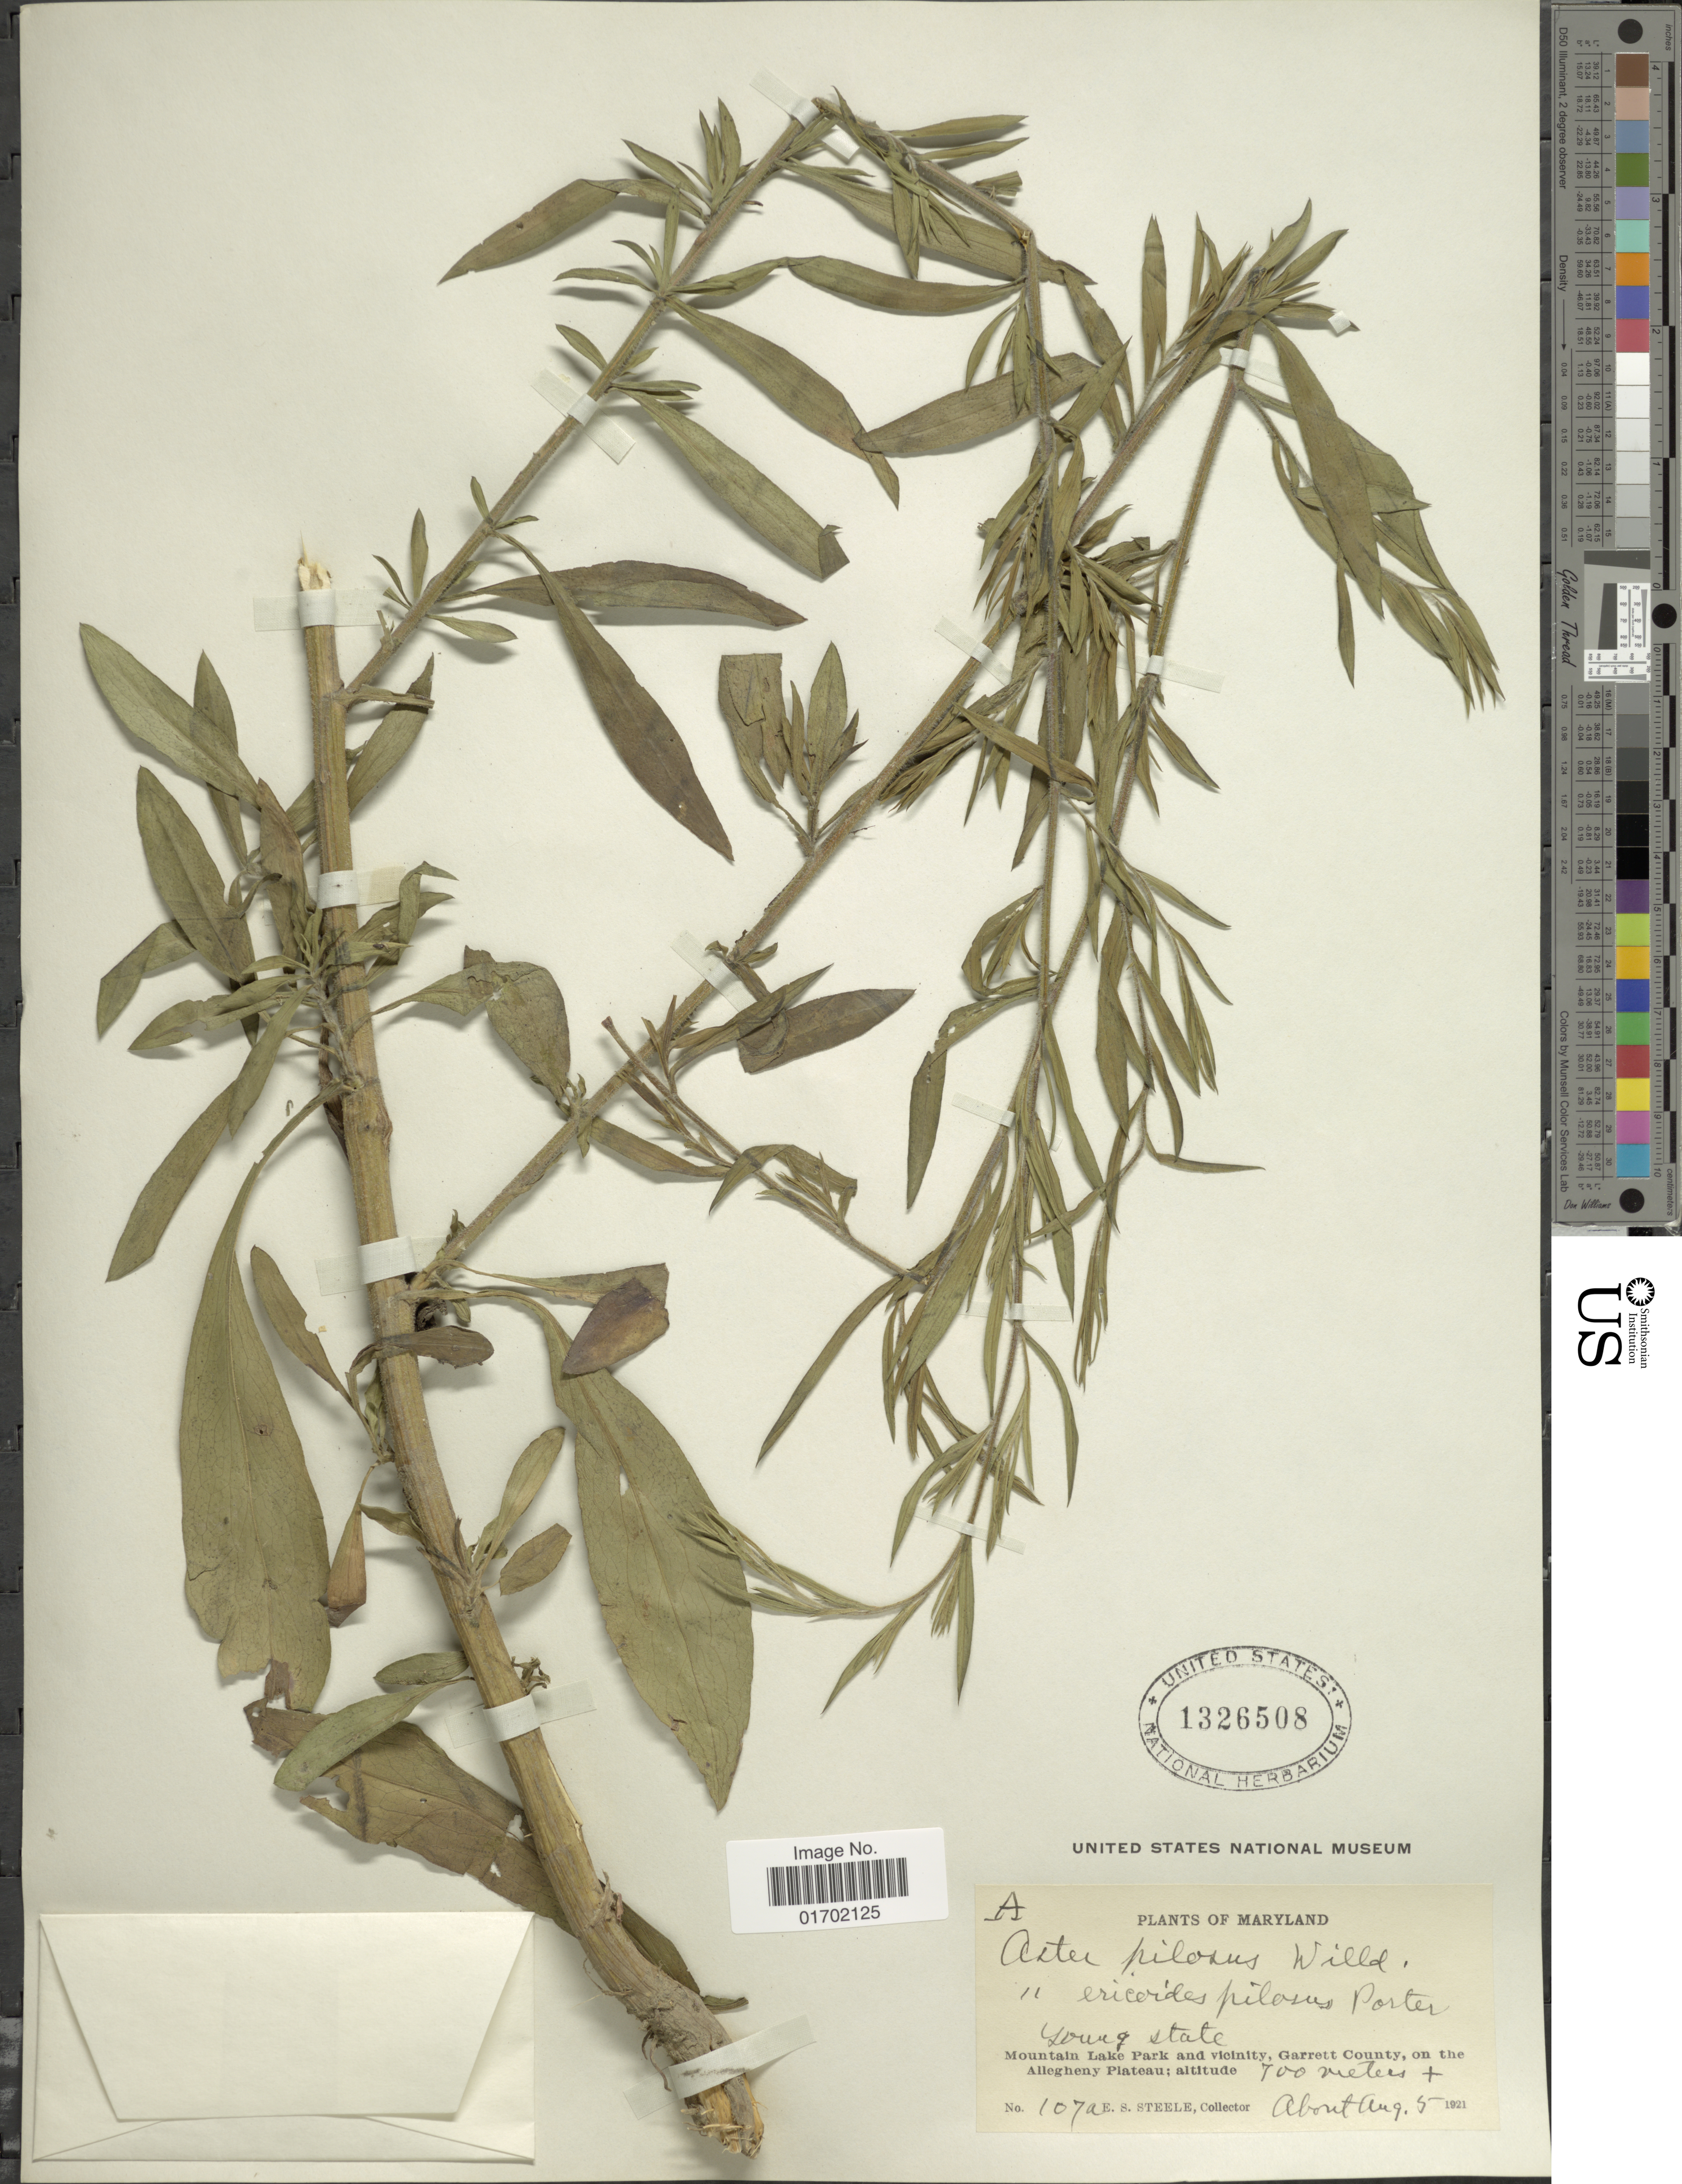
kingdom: Plantae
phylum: Tracheophyta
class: Magnoliopsida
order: Asterales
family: Asteraceae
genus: Symphyotrichum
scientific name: Symphyotrichum pilosum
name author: (Willd.) G.L. Nesom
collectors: E. Steele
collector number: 107a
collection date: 1921-08-05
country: United States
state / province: Maryland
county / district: Garrett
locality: Young State, Mountain Lake Park and vicinity, Garrett County, on the Allegheny Plateau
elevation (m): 700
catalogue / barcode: US 1326508